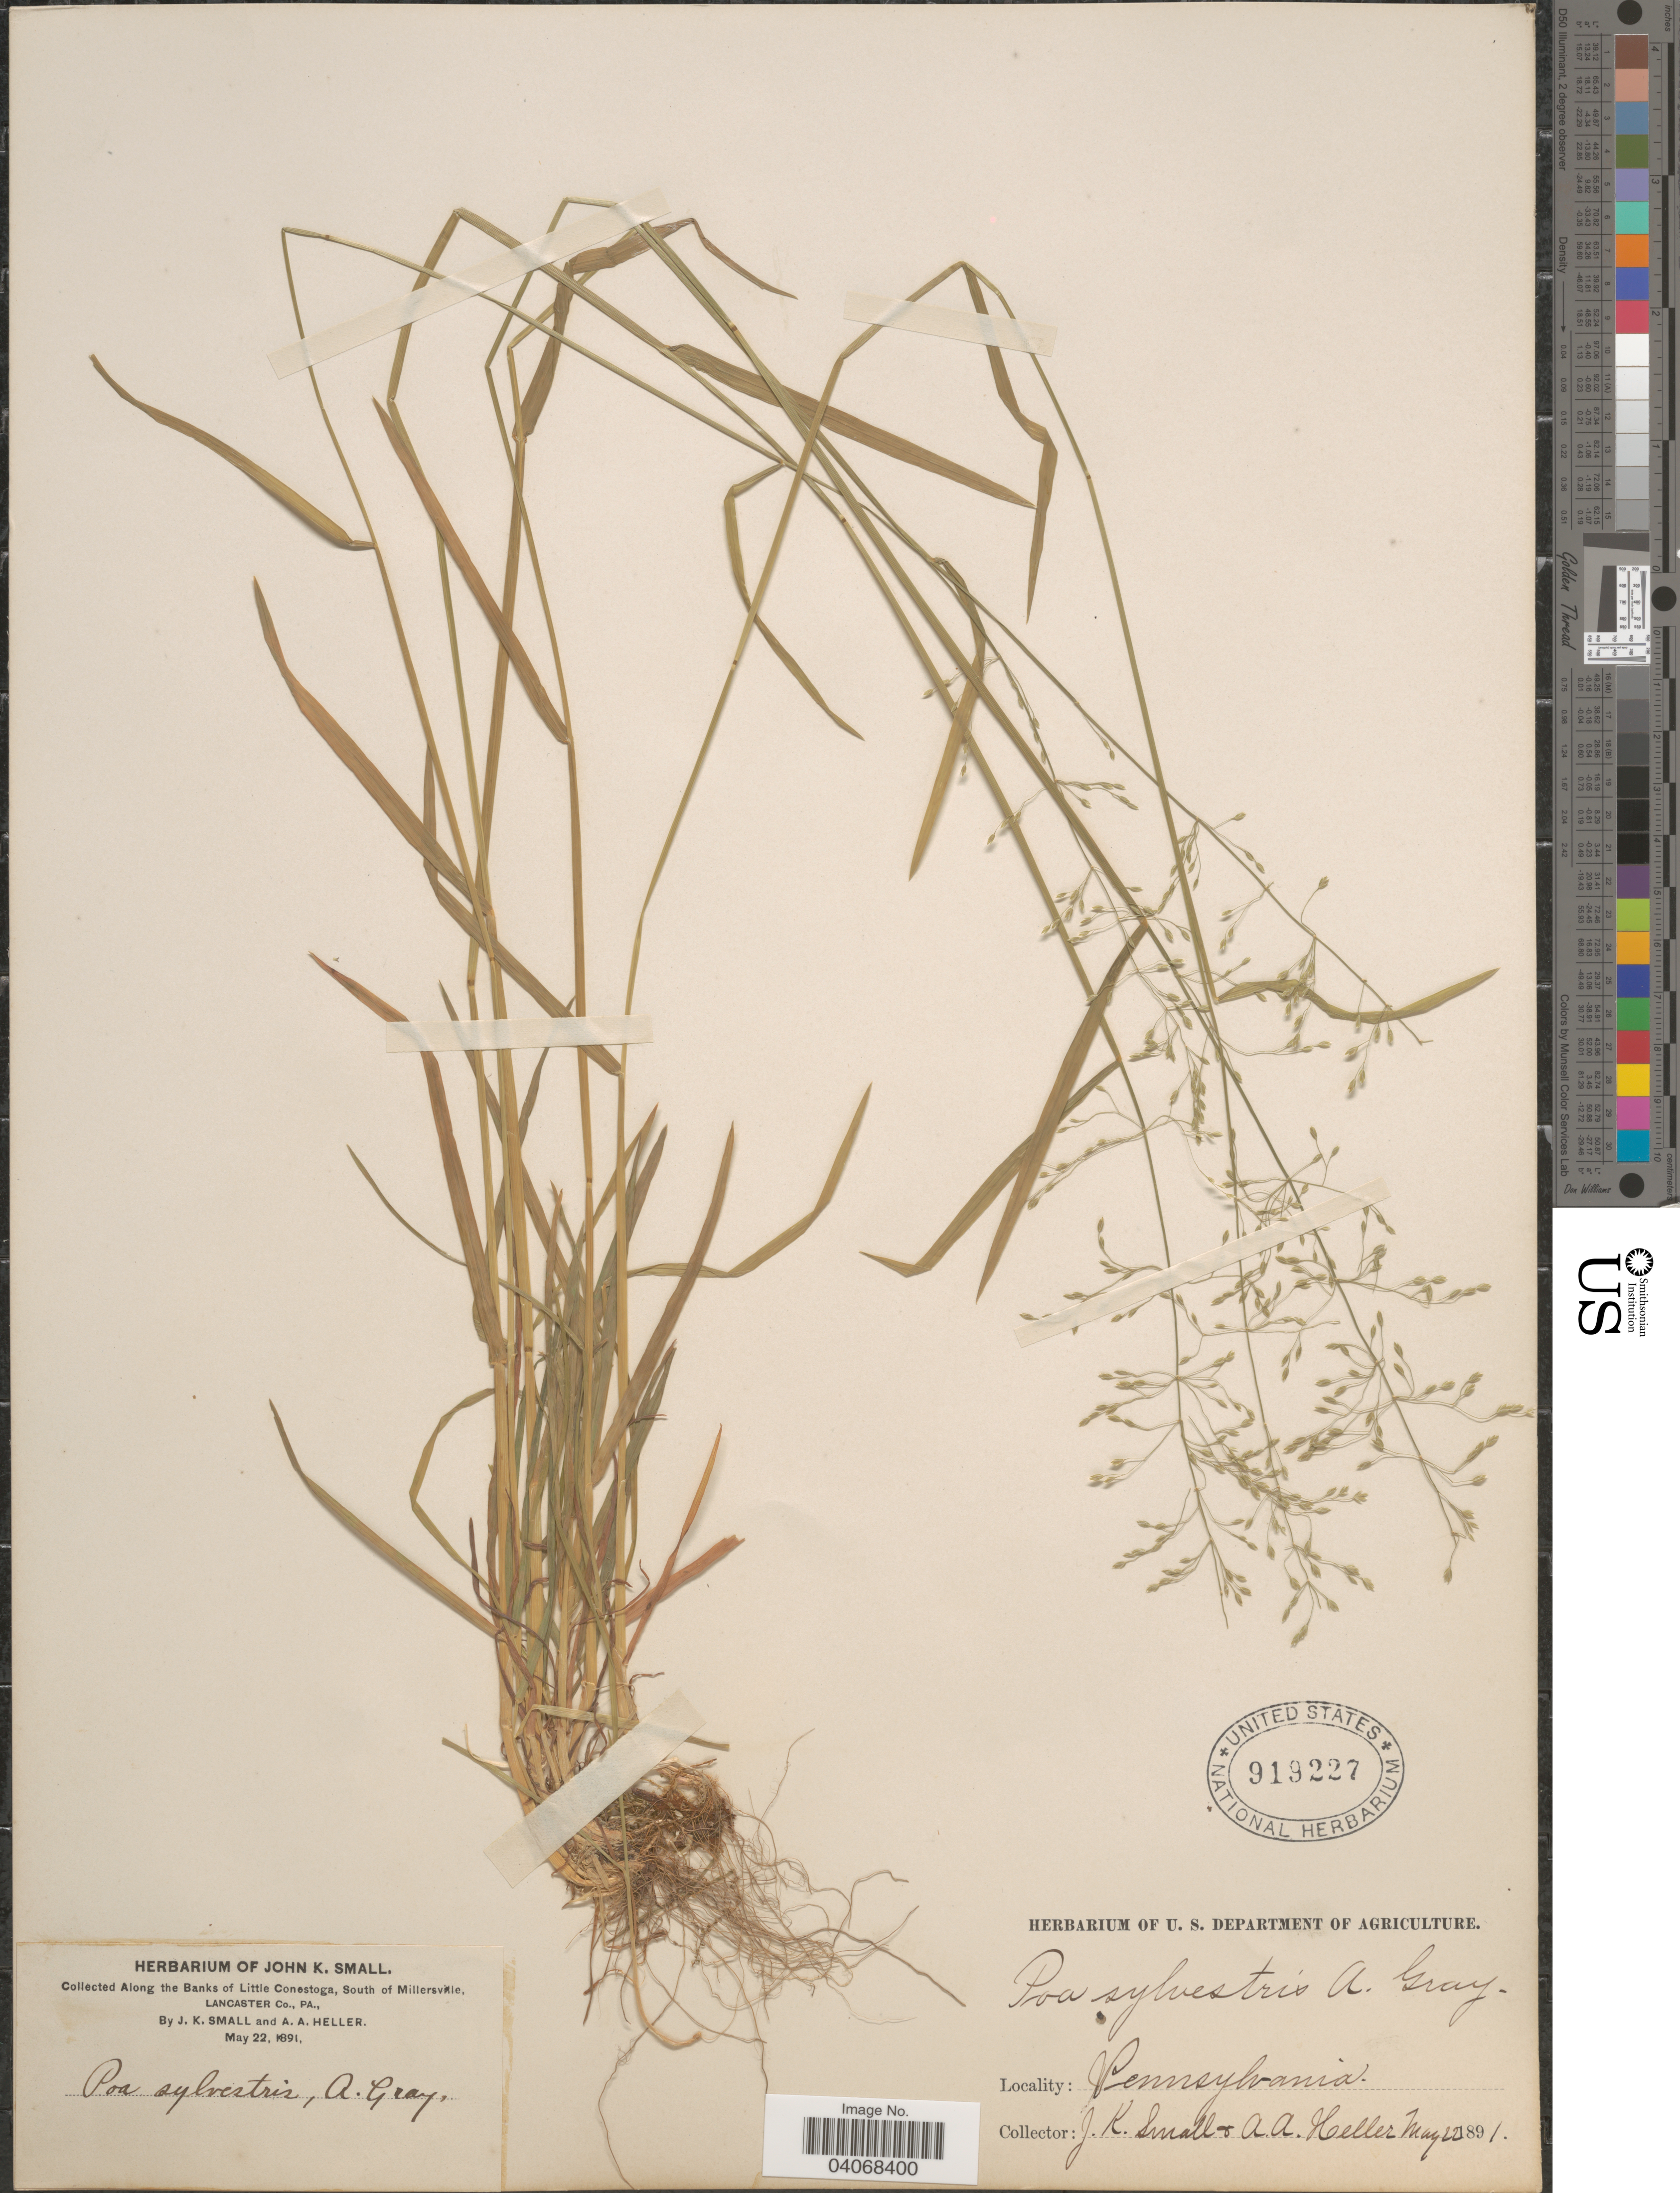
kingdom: Plantae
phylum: Tracheophyta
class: Liliopsida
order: Poales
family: Poaceae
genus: Poa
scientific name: Poa sylvestris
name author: A. Gray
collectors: J. K. Small & A. A. Heller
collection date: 1891-05-22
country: United States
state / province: Pennsylvania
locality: Along the Banks of Little Conestoga, South of Millersville, Lancaster Co.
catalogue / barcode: US 919227